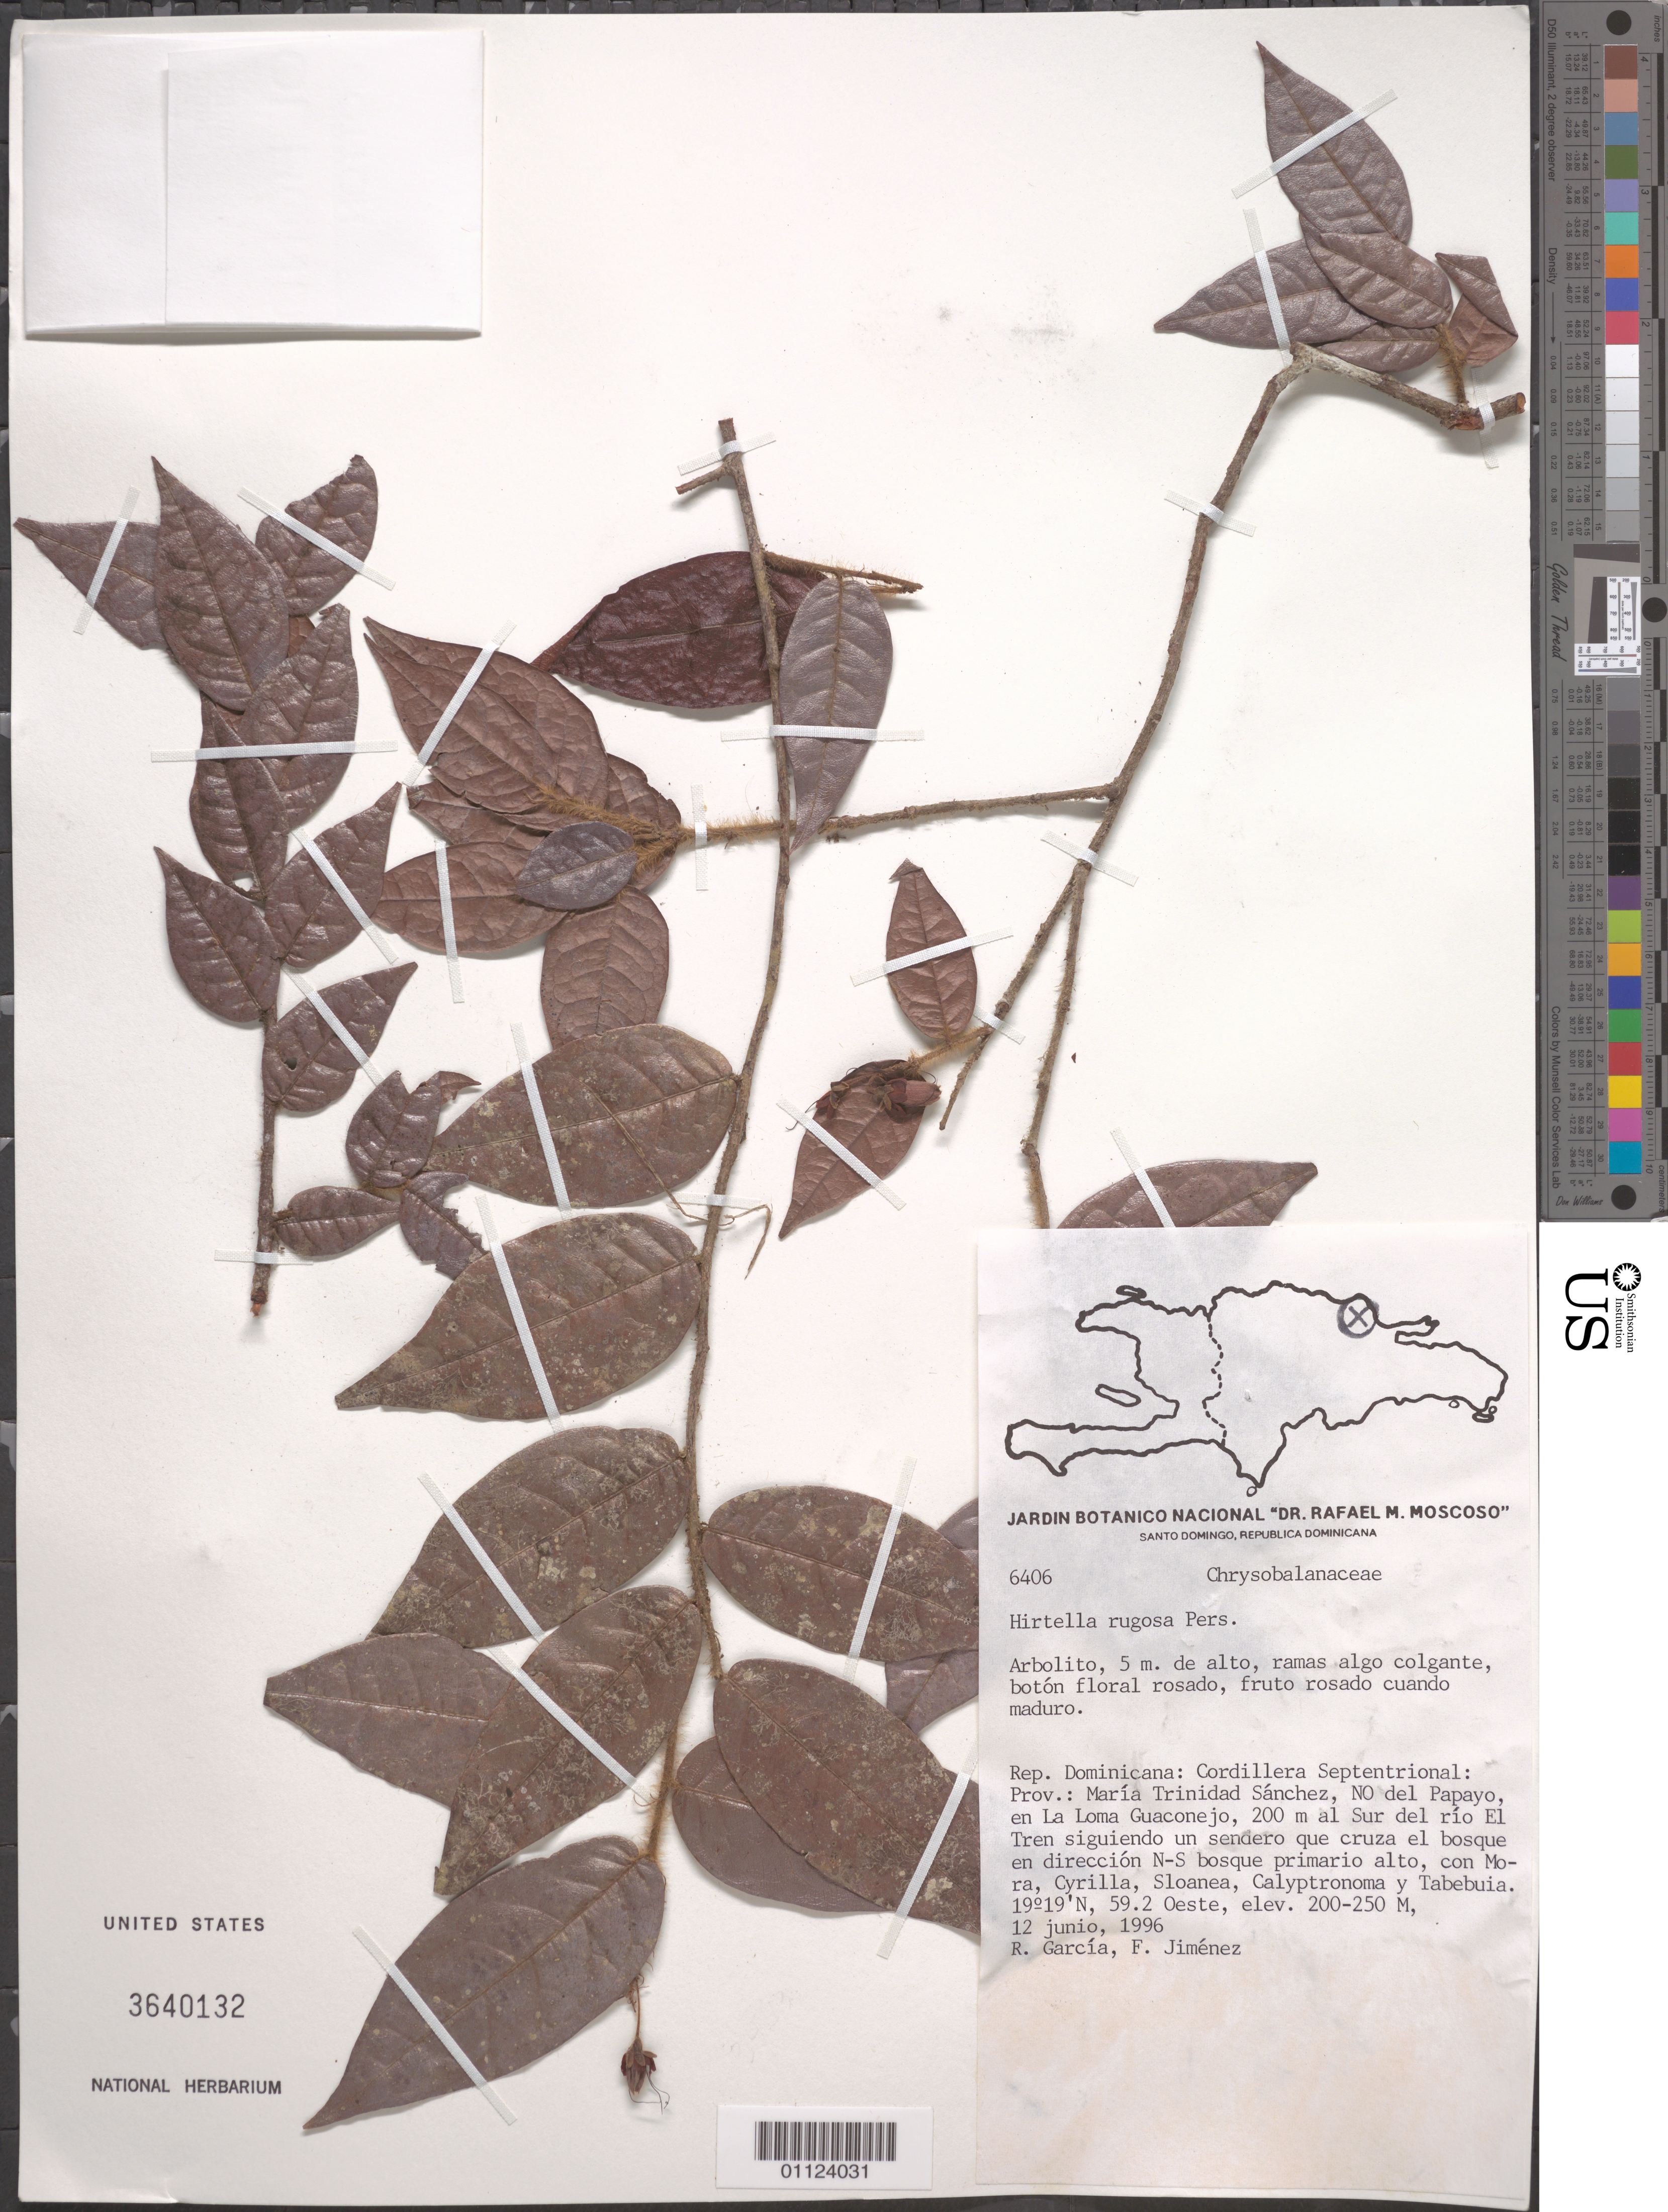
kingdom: Plantae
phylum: Tracheophyta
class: Magnoliopsida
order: Malpighiales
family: Chrysobalanaceae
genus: Hirtella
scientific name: Hirtella rugosa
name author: Thuill. ex Pers.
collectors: R. G. García & F. Jiménez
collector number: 6406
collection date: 1996-06-12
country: Dominican Republic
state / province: María Trinidad Sánchez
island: Hispaniola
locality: Cordillera Septentrional, NO del Papayo, en La Loma Guaconejo, 200 m al Sur del río El Tren.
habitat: Siguiendo un sendero que cruza el bosque en dirección N-S bosque primario alto, con Mora, Cyrilla, Sloanea, Calyptronoma y tabebuia.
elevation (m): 200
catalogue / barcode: US 3640132